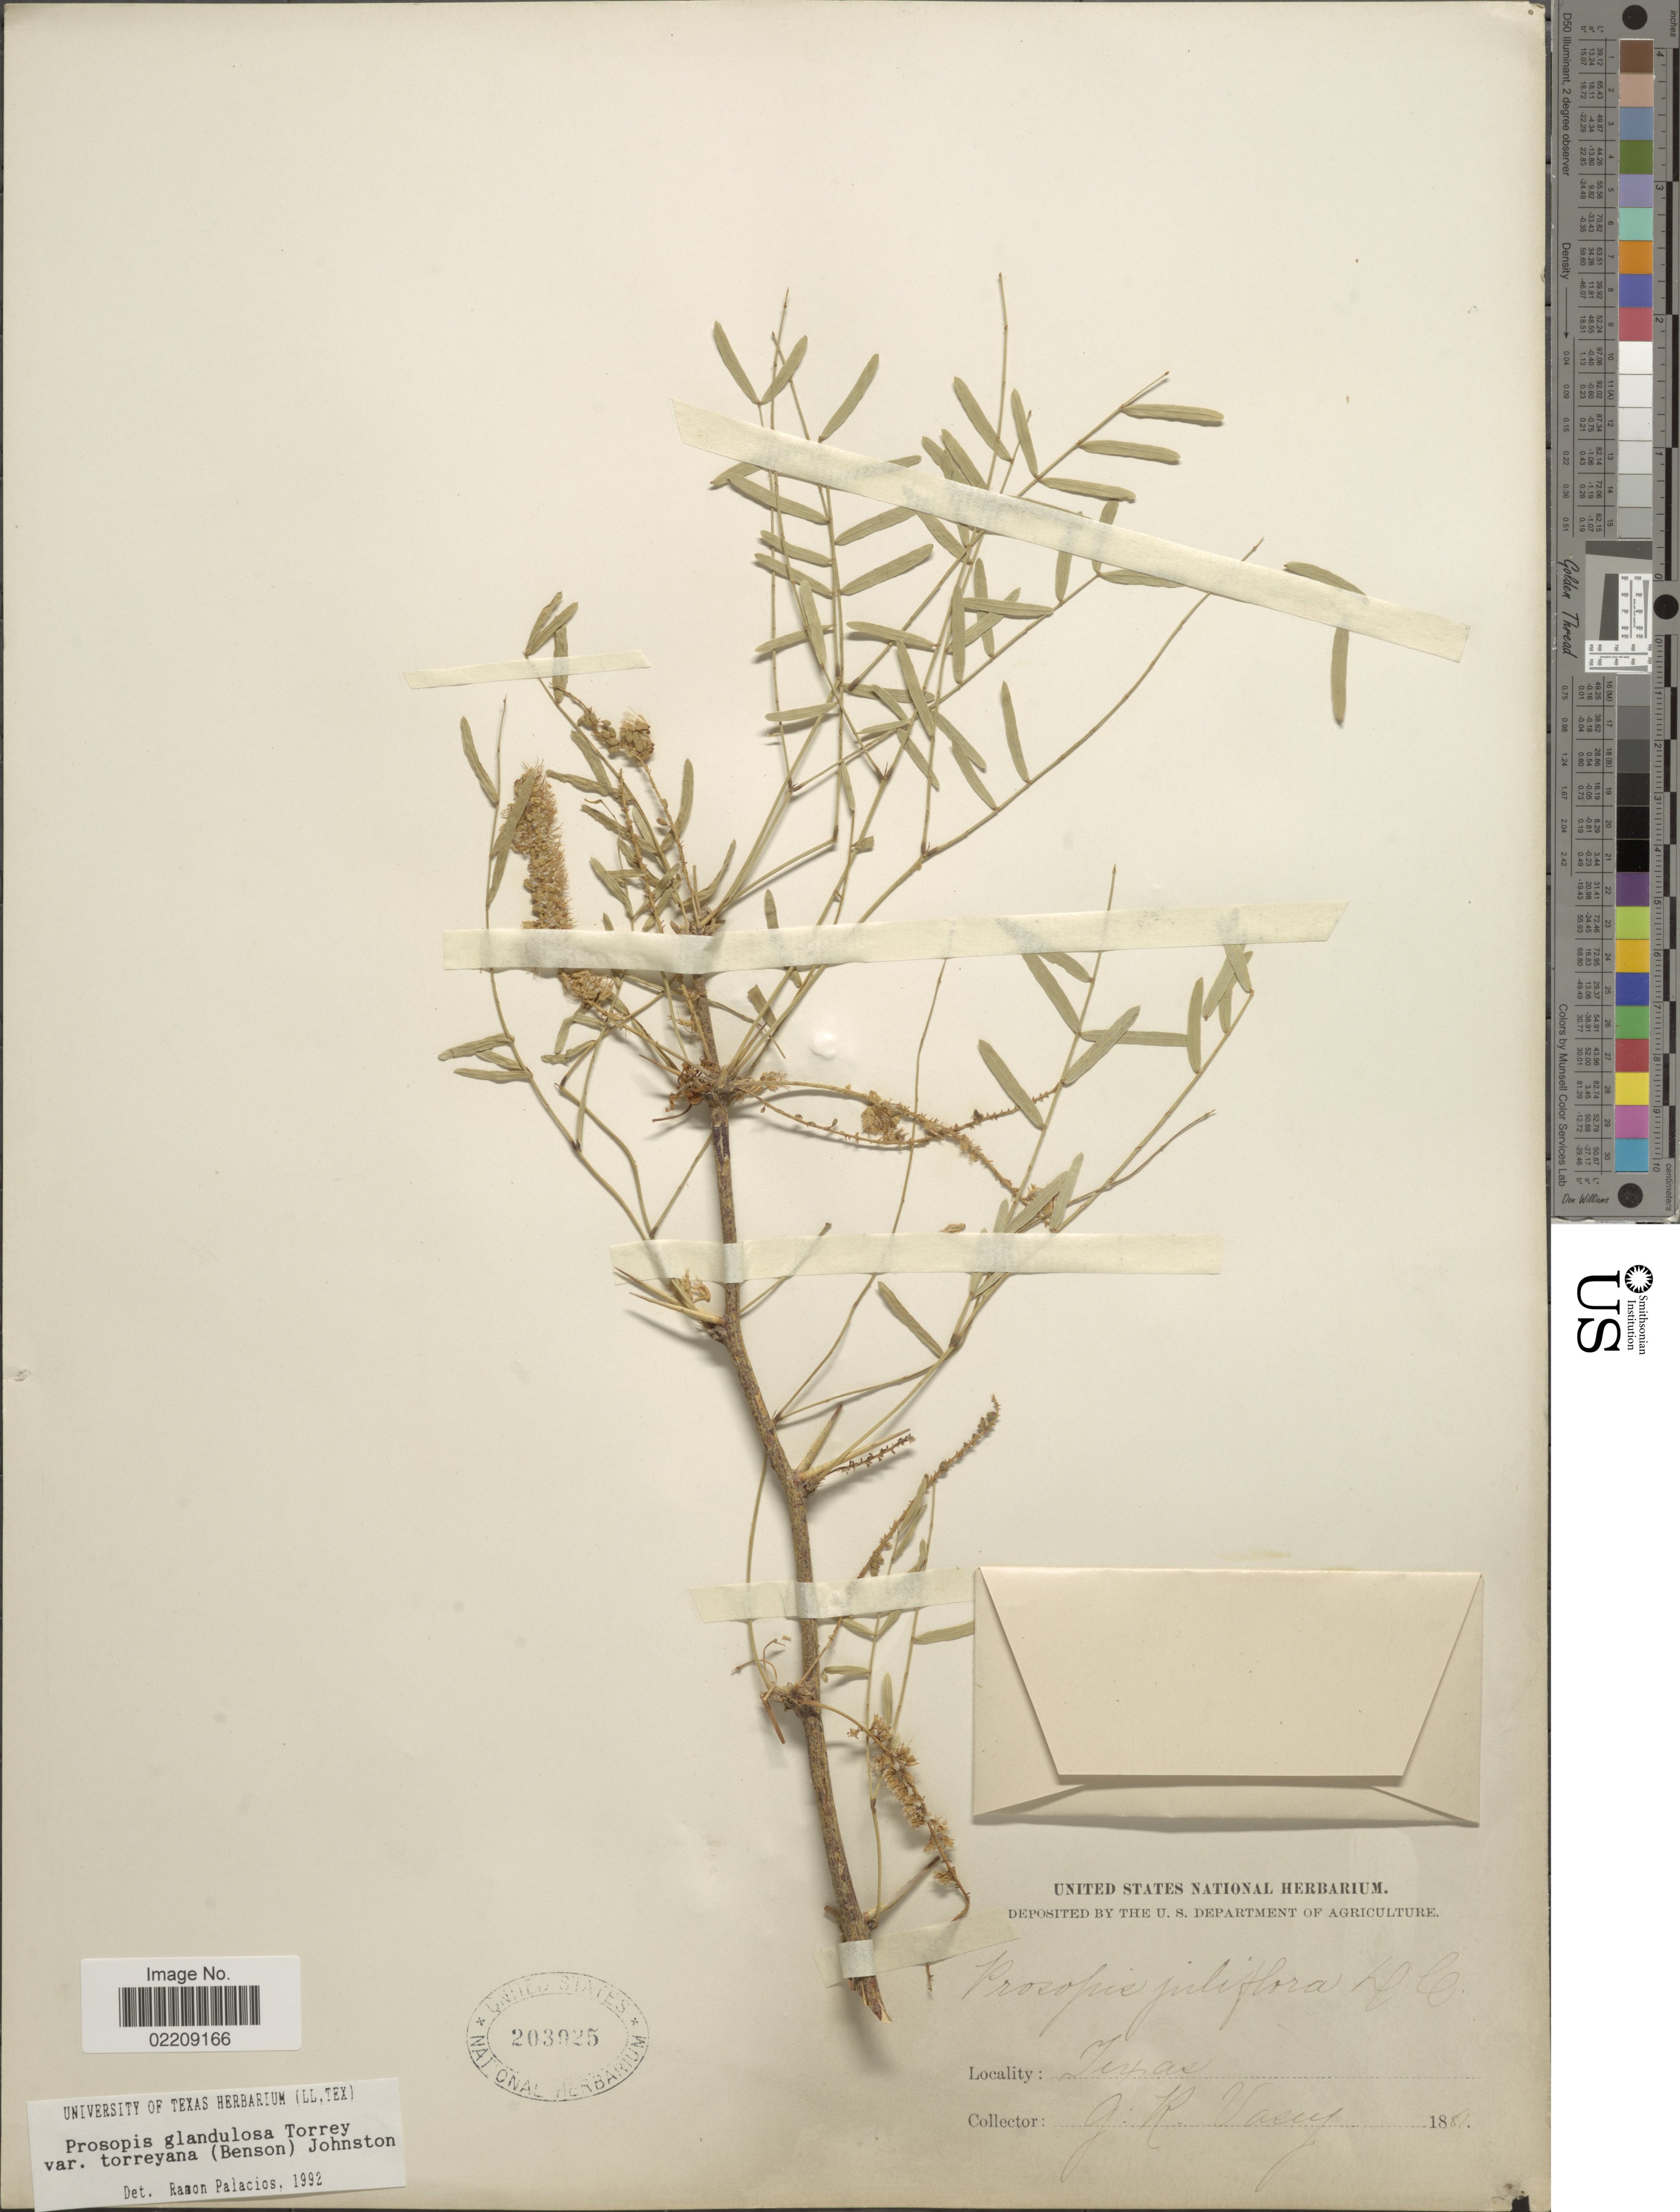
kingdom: Plantae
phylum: Tracheophyta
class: Magnoliopsida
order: Fabales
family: Fabaceae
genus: Neltuma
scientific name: Neltuma odorata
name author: (Torr. & Frém.) C. E. Hughes & G.P. Lewis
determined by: Strong, Mark T., (BOT), Smithsonian Institution - National Museum of Natural History (UNITED STATES)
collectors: G. R. Vasey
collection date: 1881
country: United States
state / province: Texas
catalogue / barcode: US 203925